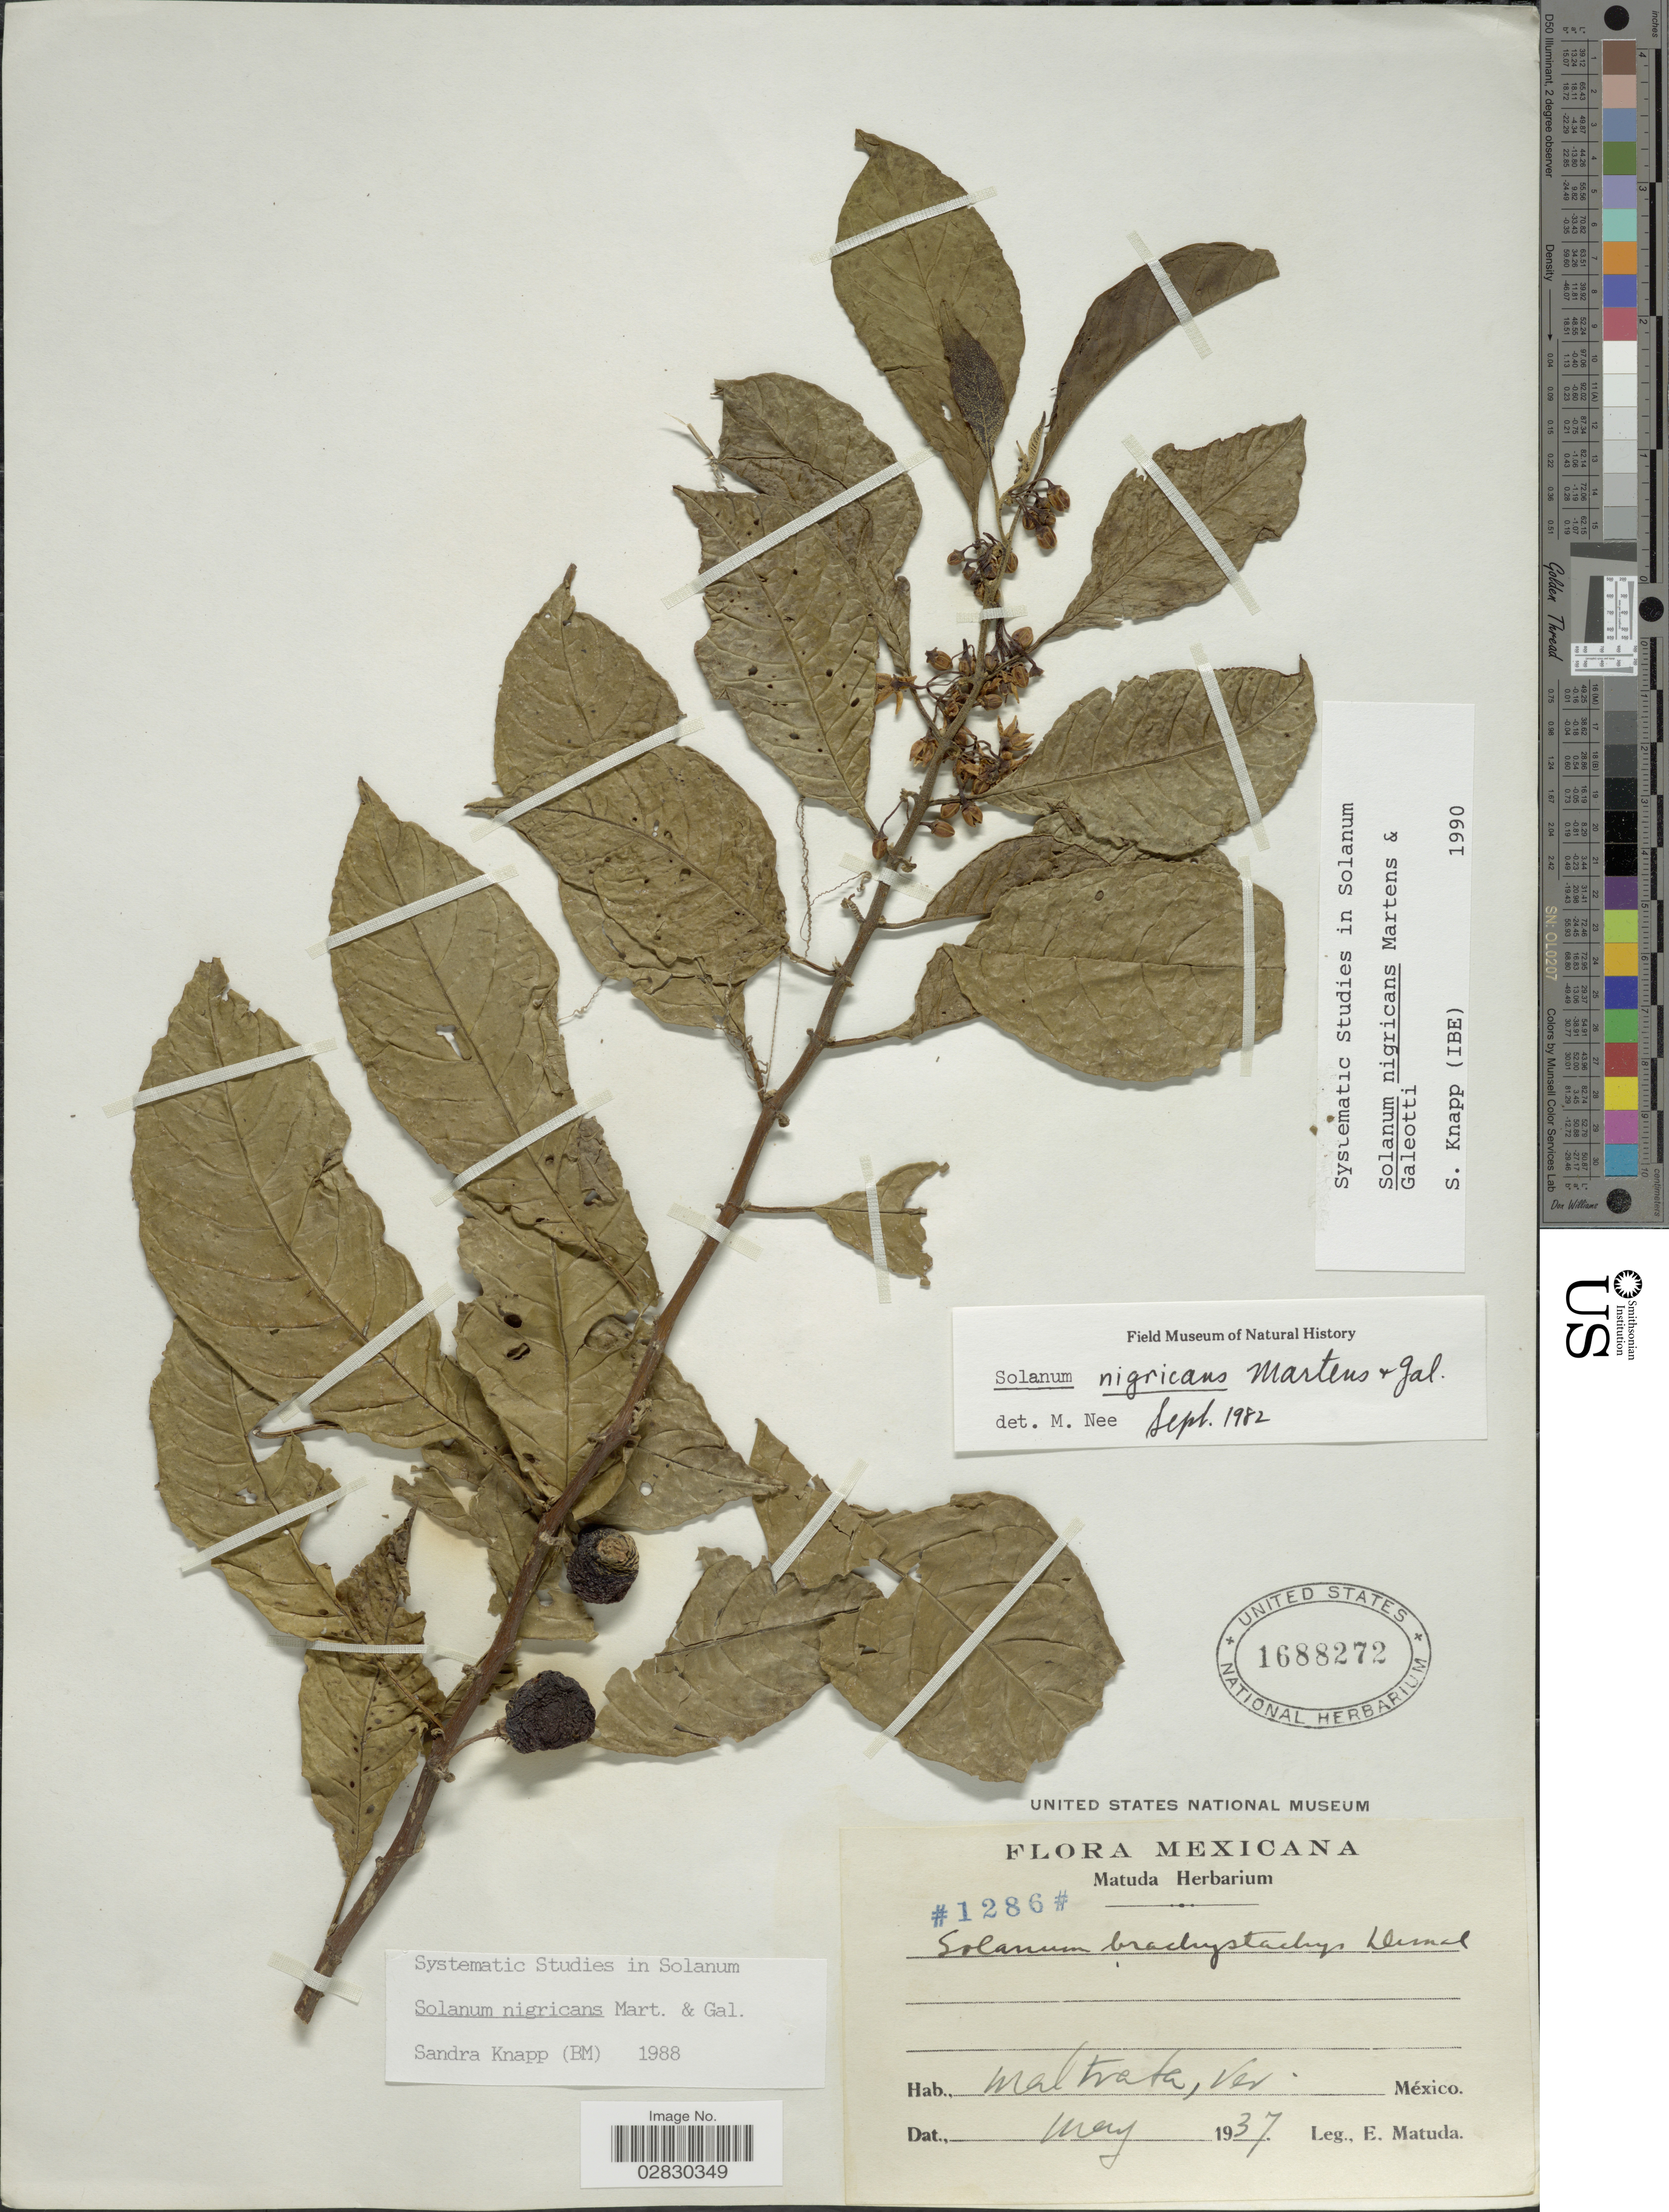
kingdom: Plantae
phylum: Tracheophyta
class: Magnoliopsida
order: Solanales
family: Solanaceae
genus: Solanum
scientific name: Solanum nigricans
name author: M. Martens & Galeotti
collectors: E. Matuda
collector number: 1286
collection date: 1937-05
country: Mexico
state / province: Veracruz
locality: Maltrata, Ver.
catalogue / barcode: US 1688272